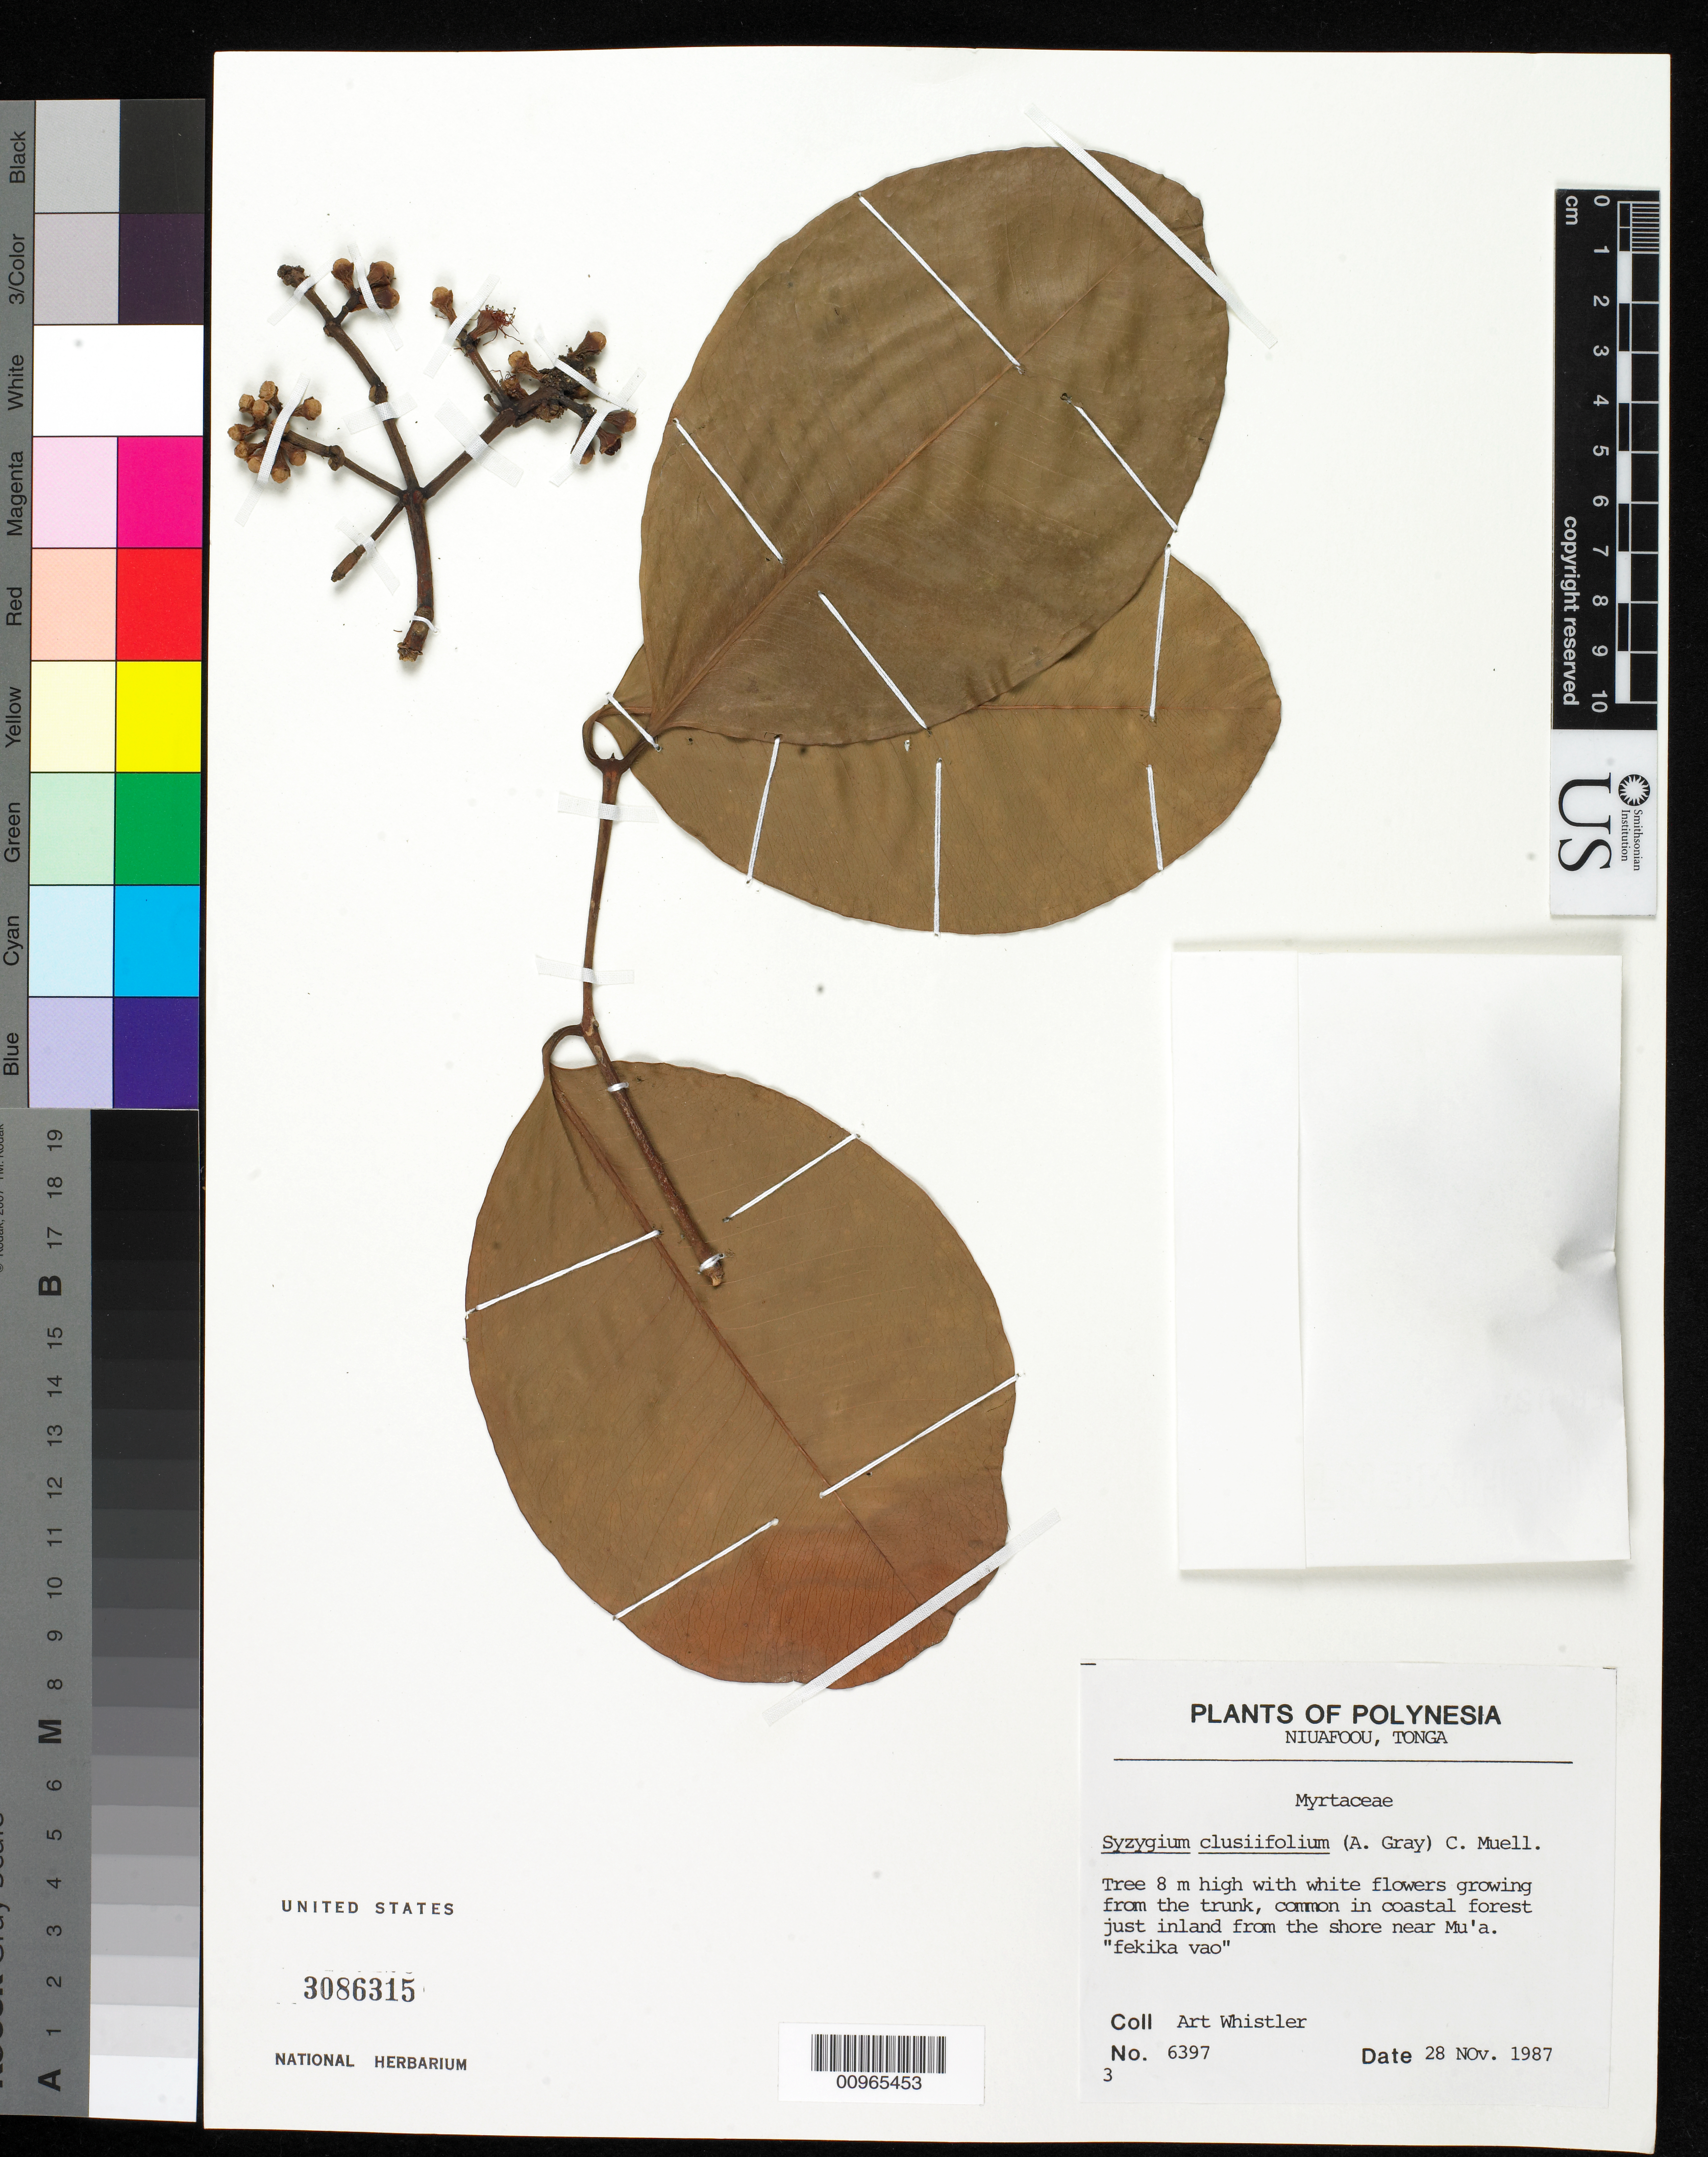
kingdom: Plantae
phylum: Tracheophyta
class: Magnoliopsida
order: Myrtales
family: Myrtaceae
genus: Syzygium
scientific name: Syzygium clusiifolium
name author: (A. Gray) Müll. Stuttg.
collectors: A. Whistler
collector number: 6397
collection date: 1987-11-28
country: Tonga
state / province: Tonga Outliers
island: Niuafo'ou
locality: Just inland from the shore near Mu'a, Niuafo'ou, Tonga, Polynesia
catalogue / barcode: US 3086315